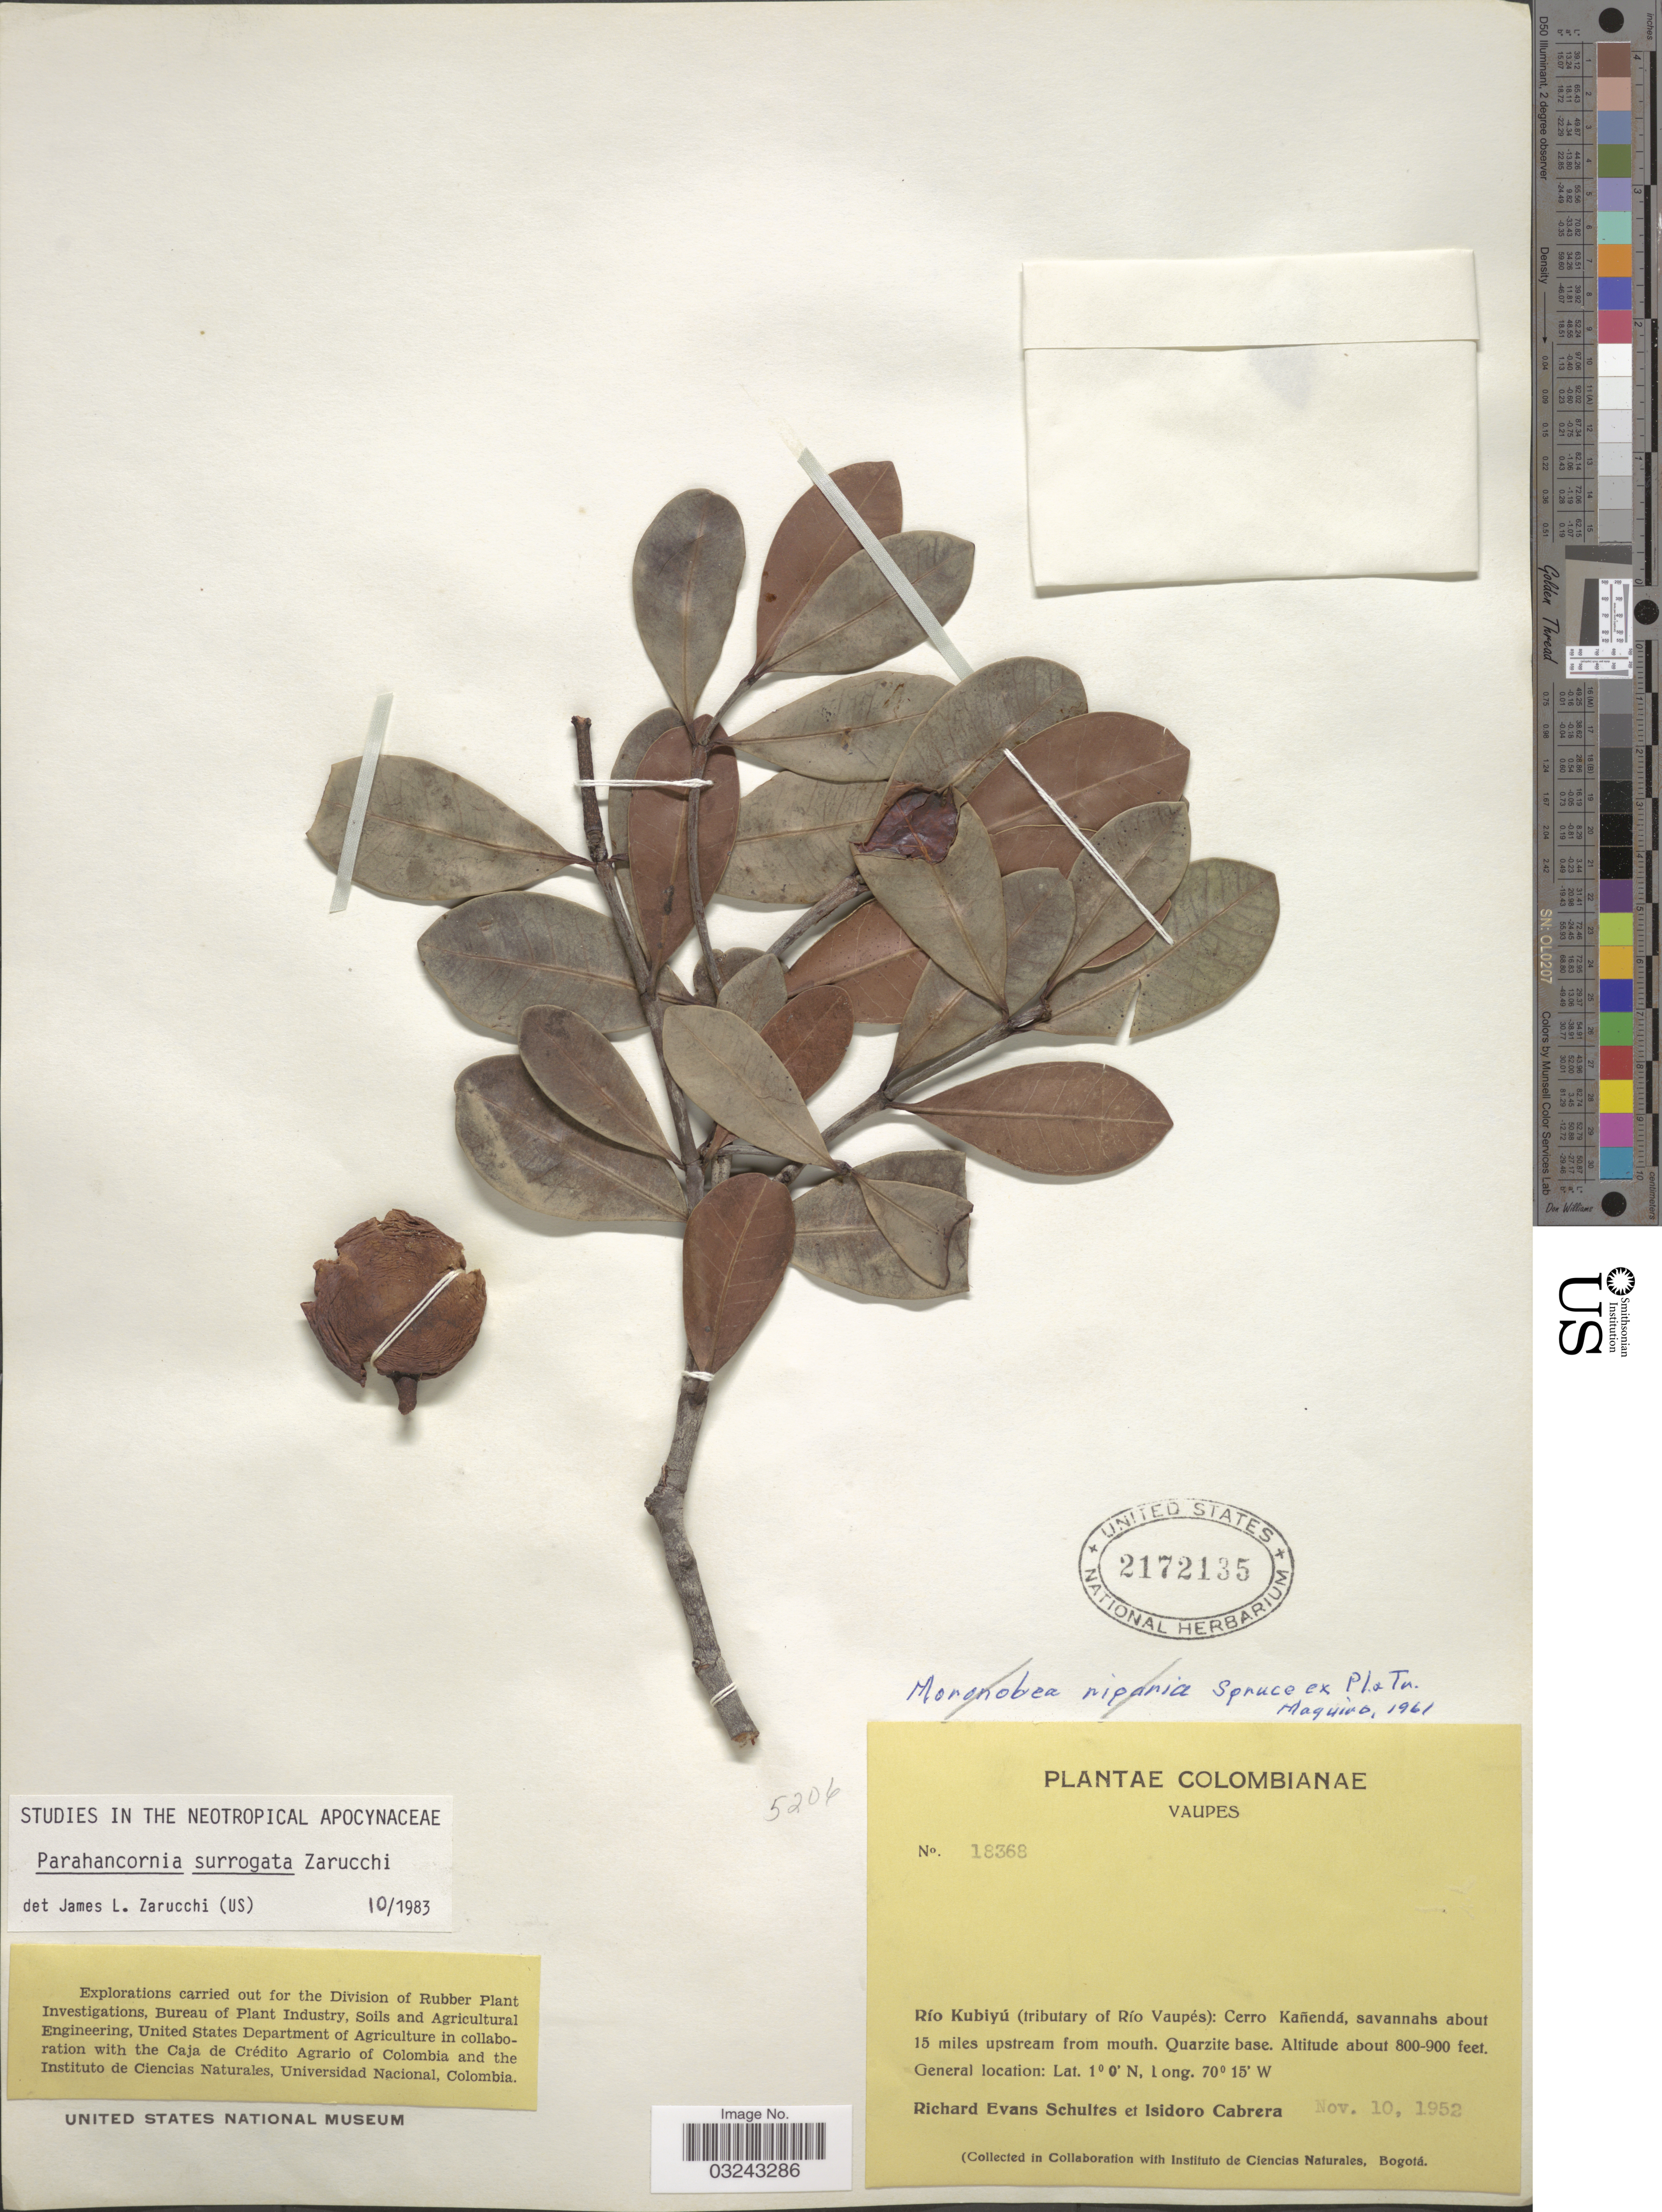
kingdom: Plantae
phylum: Tracheophyta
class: Magnoliopsida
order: Gentianales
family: Apocynaceae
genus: Parahancornia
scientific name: Parahancornia surrogata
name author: Zarucchi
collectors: R. E. Schultes & I. Cabrera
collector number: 18368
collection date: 1952-11-10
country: Colombia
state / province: Vaupés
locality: Río Kubiyú (tributary of Río Vaupés): Cerro Kañendá, savannahs about 15 miles upstream from mouth. Quartzite base.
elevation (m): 244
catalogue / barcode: US 2172135